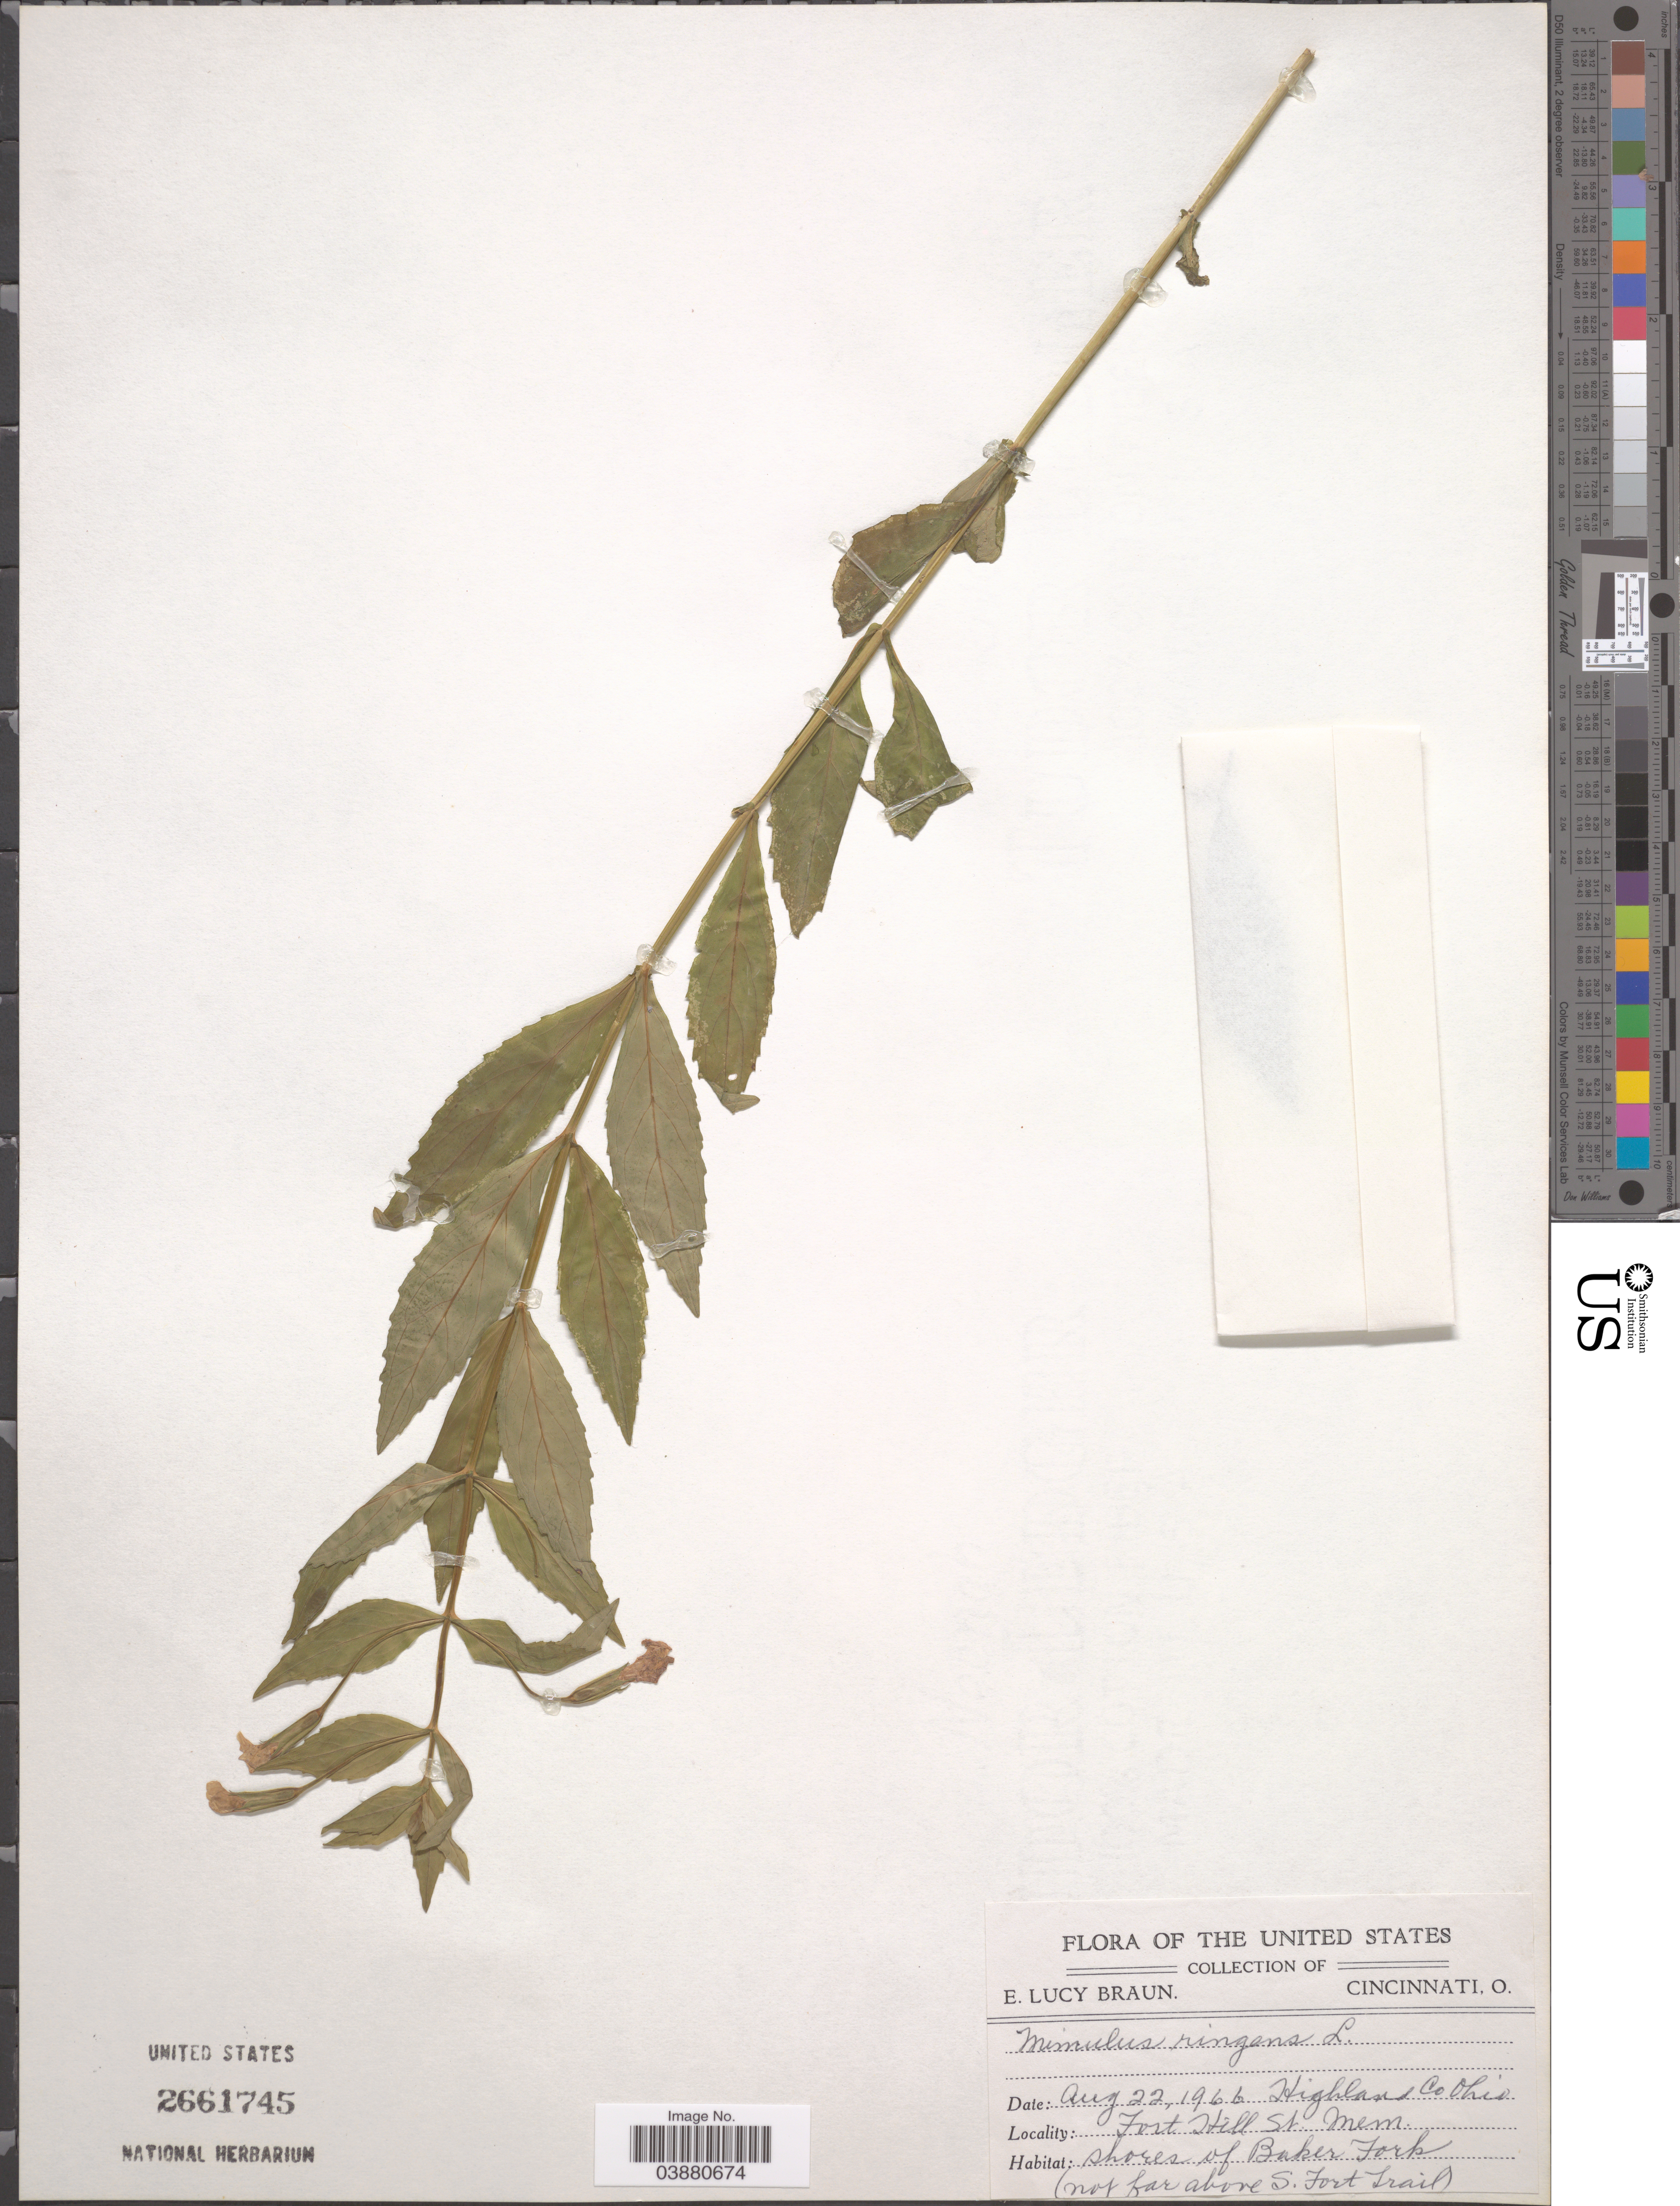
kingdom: Plantae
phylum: Tracheophyta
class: Magnoliopsida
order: Lamiales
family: Phrymaceae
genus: Mimulus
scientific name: Mimulus alatus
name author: Aiton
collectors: E. L. Braun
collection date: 1966-08-22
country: United States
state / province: Ohio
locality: Highland Co. Fort Hill St. Mem. Shores of Baker Fork (not far above S. Fort Trail).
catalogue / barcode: US 2661745